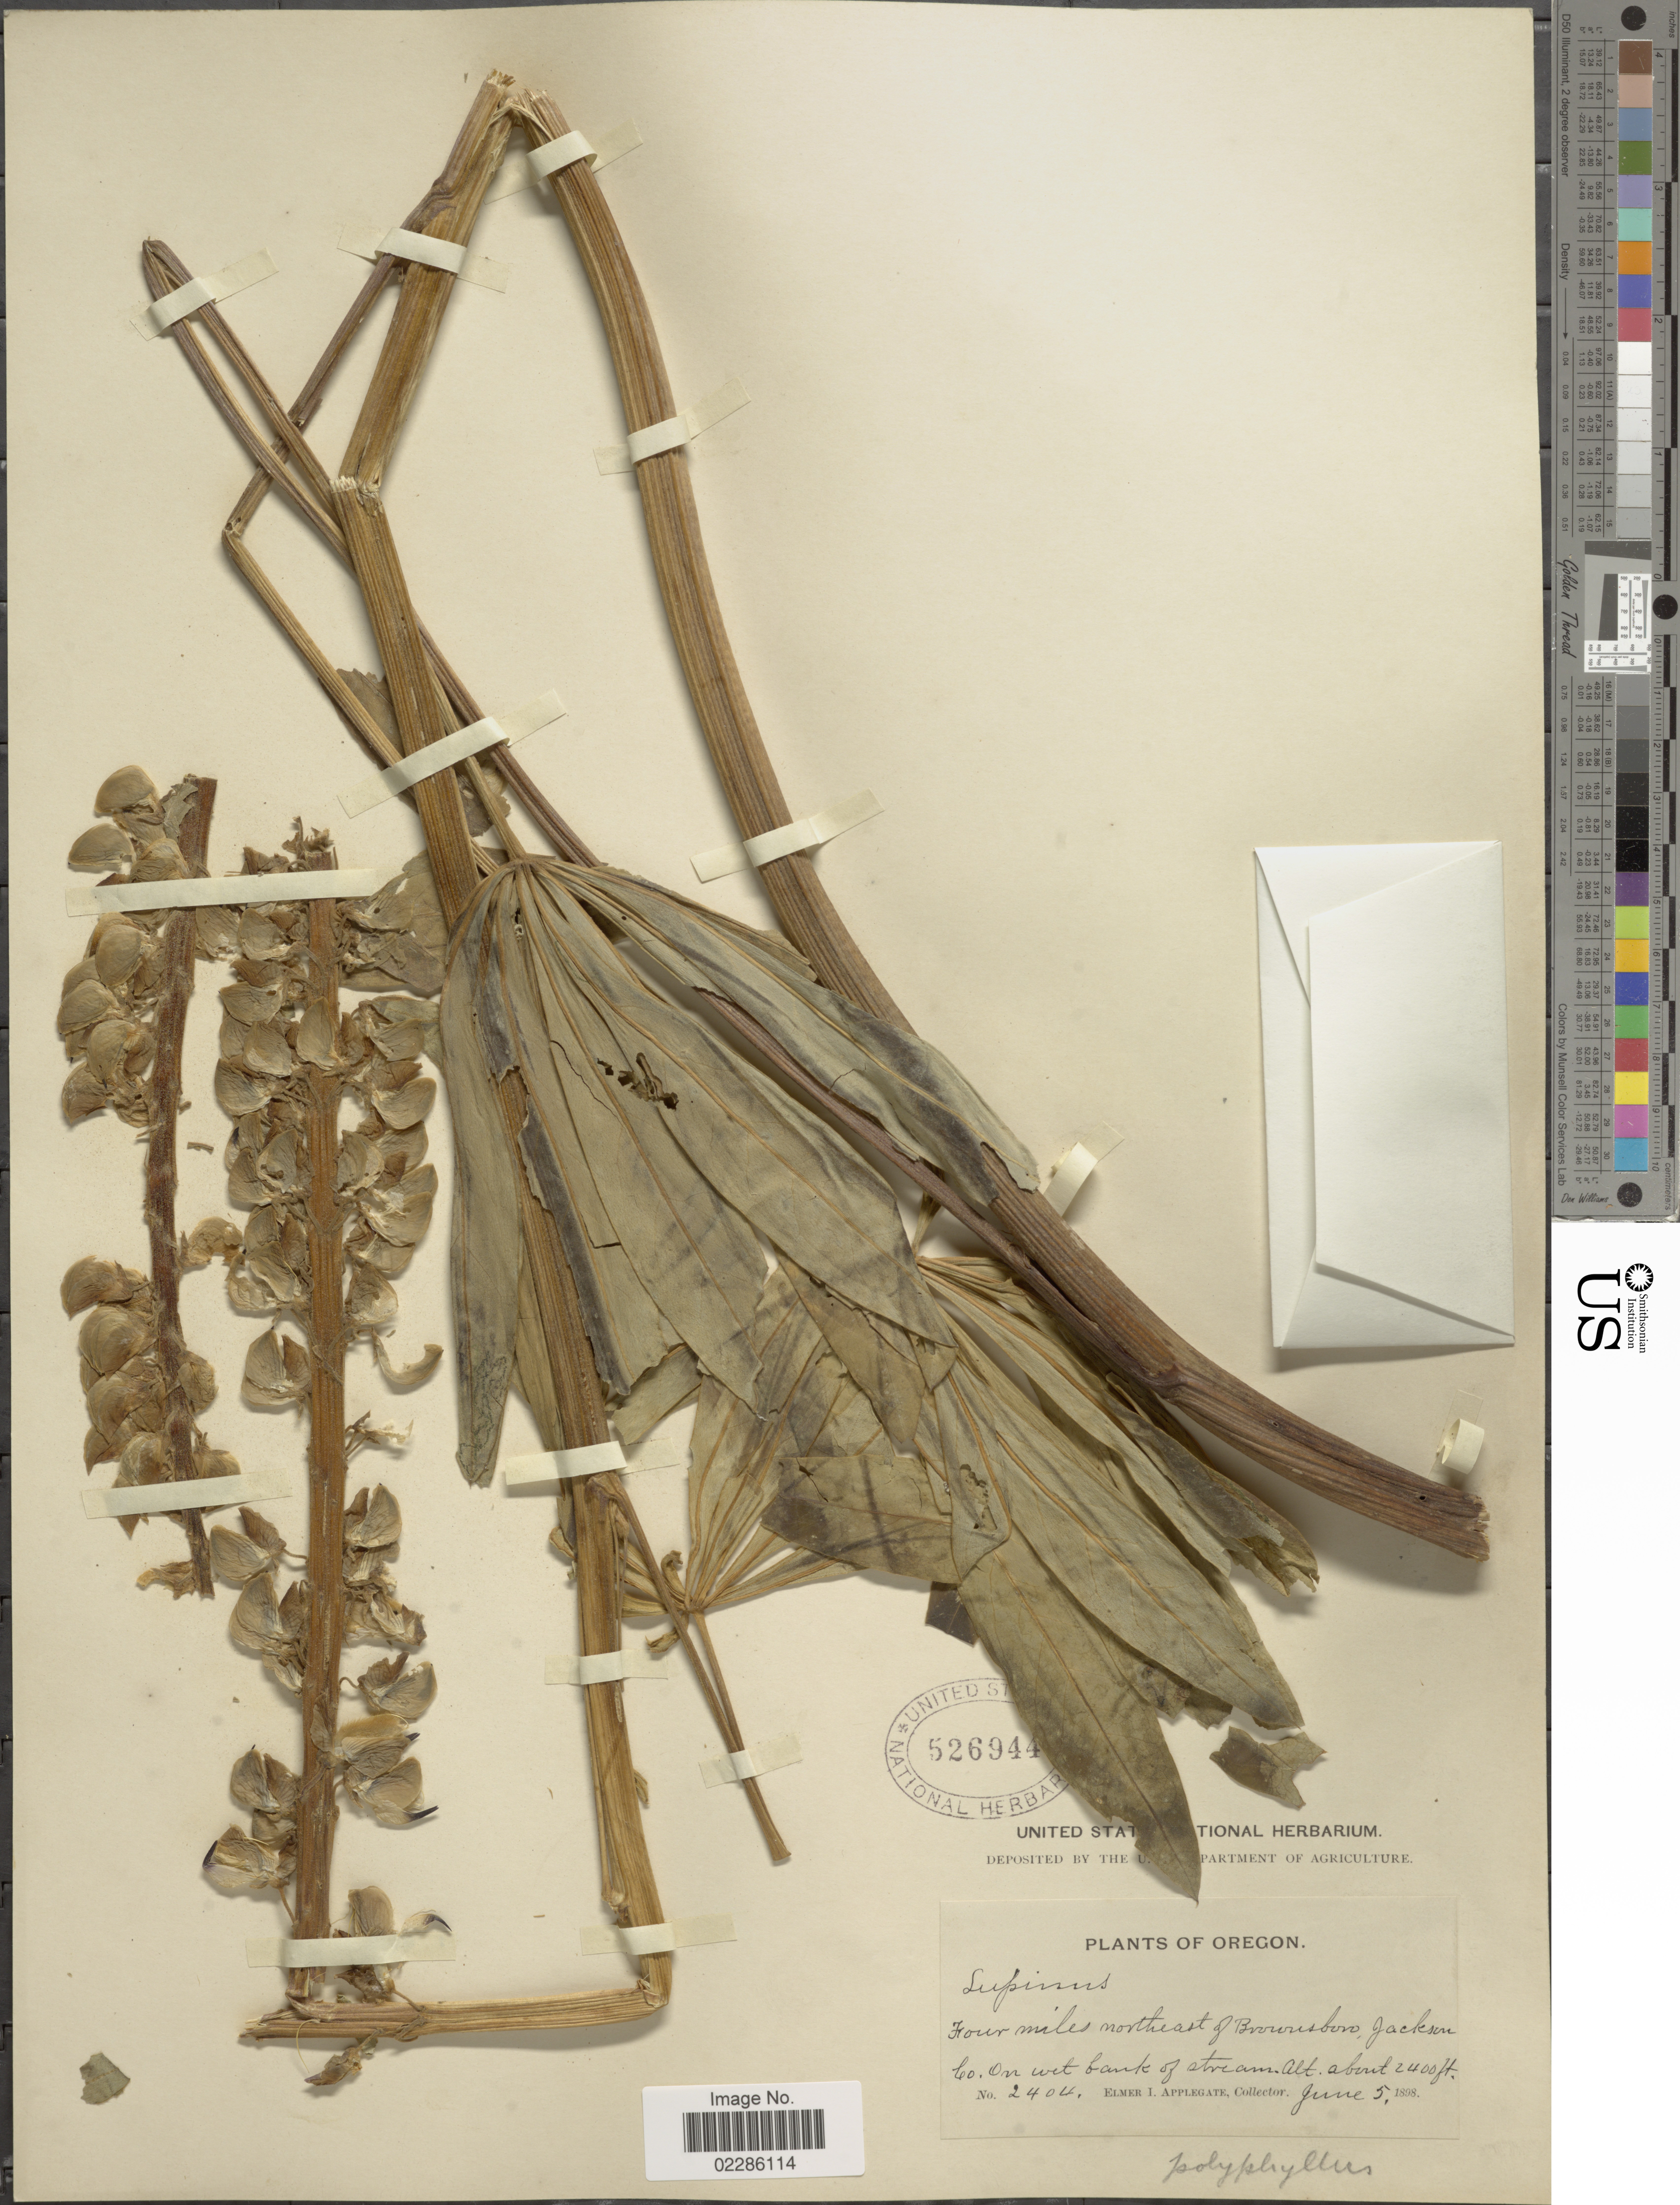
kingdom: Plantae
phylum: Tracheophyta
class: Magnoliopsida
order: Fabales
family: Fabaceae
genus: Lupinus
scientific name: Lupinus macrophyllus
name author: Benth.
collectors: E. I. Applegate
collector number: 2404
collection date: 1898-06-05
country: United States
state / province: Oregon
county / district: Jackson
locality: Four miles northeast of Brownsbow, Jackson Co. On wet bank of stream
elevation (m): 732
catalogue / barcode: US 526944